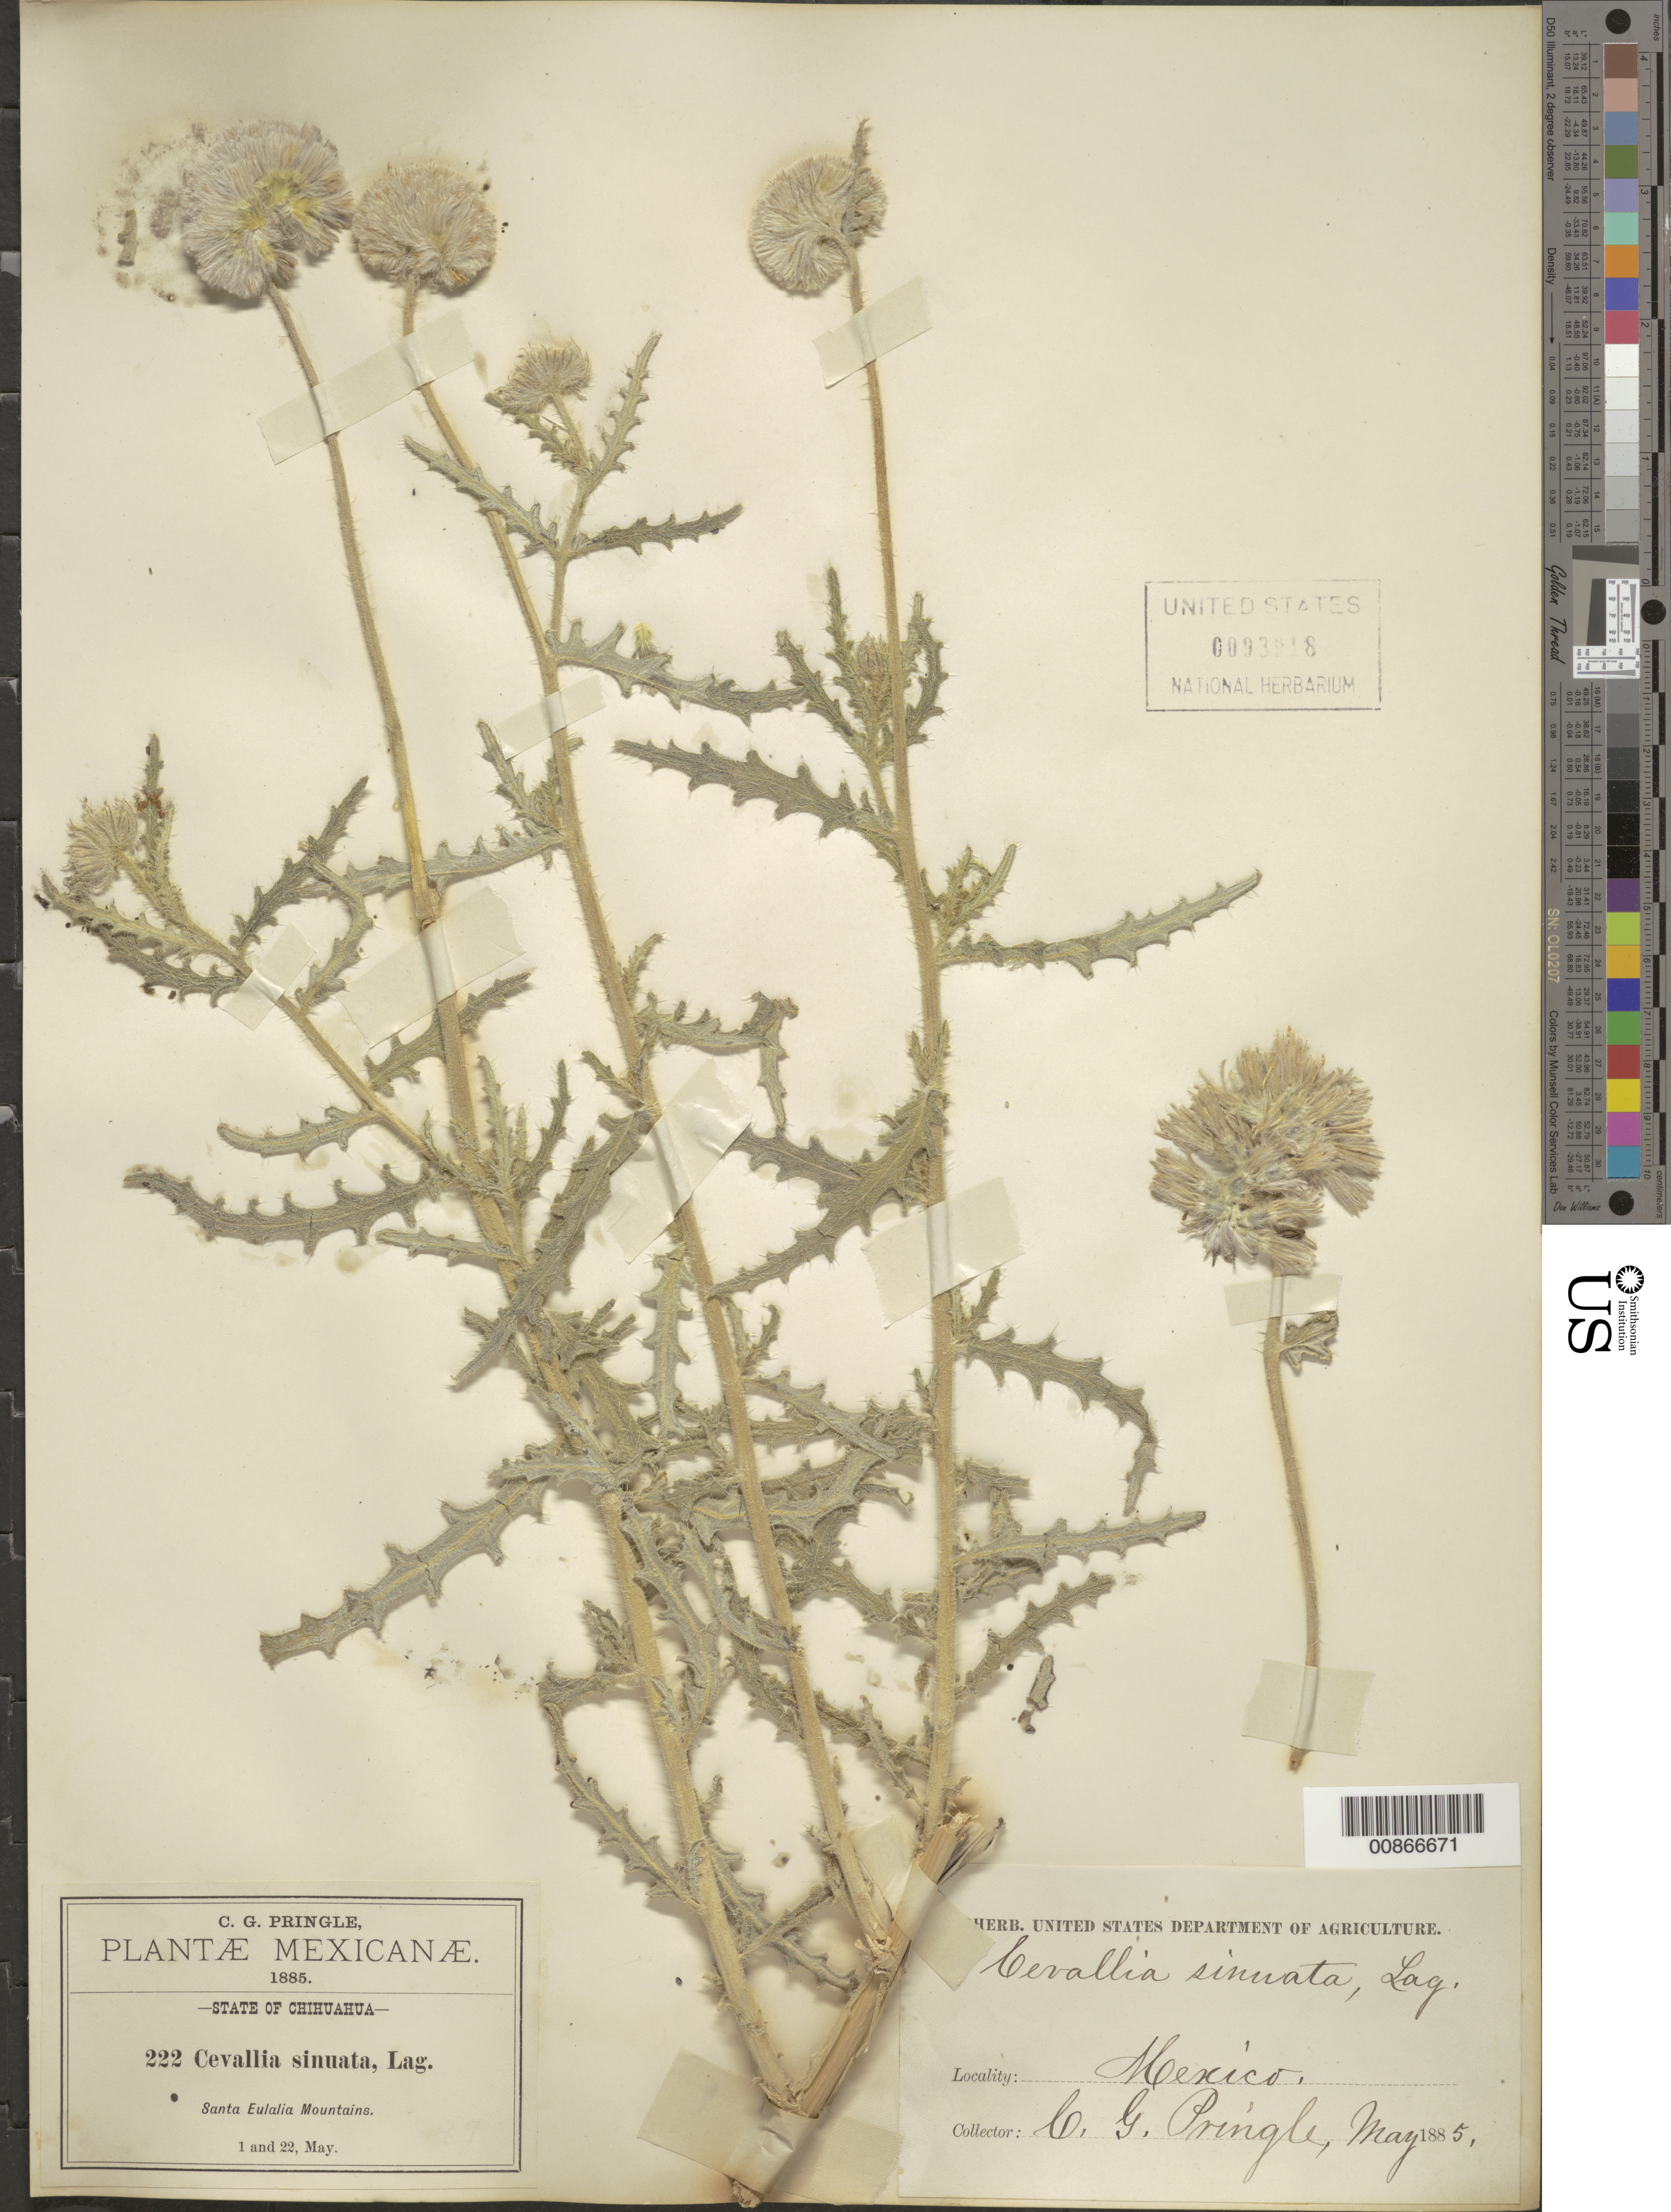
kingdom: Plantae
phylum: Tracheophyta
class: Magnoliopsida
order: Cornales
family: Loasaceae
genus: Cevallia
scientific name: Cevallia sinuata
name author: Lag.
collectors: C. G. Pringle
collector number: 222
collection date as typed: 01 May 1885 to 22 May 1885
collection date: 1885-05-01/1885-05-22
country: Mexico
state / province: Chihuahua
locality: Sta. Eulalia Mountains, Chihuahua.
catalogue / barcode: US 93918